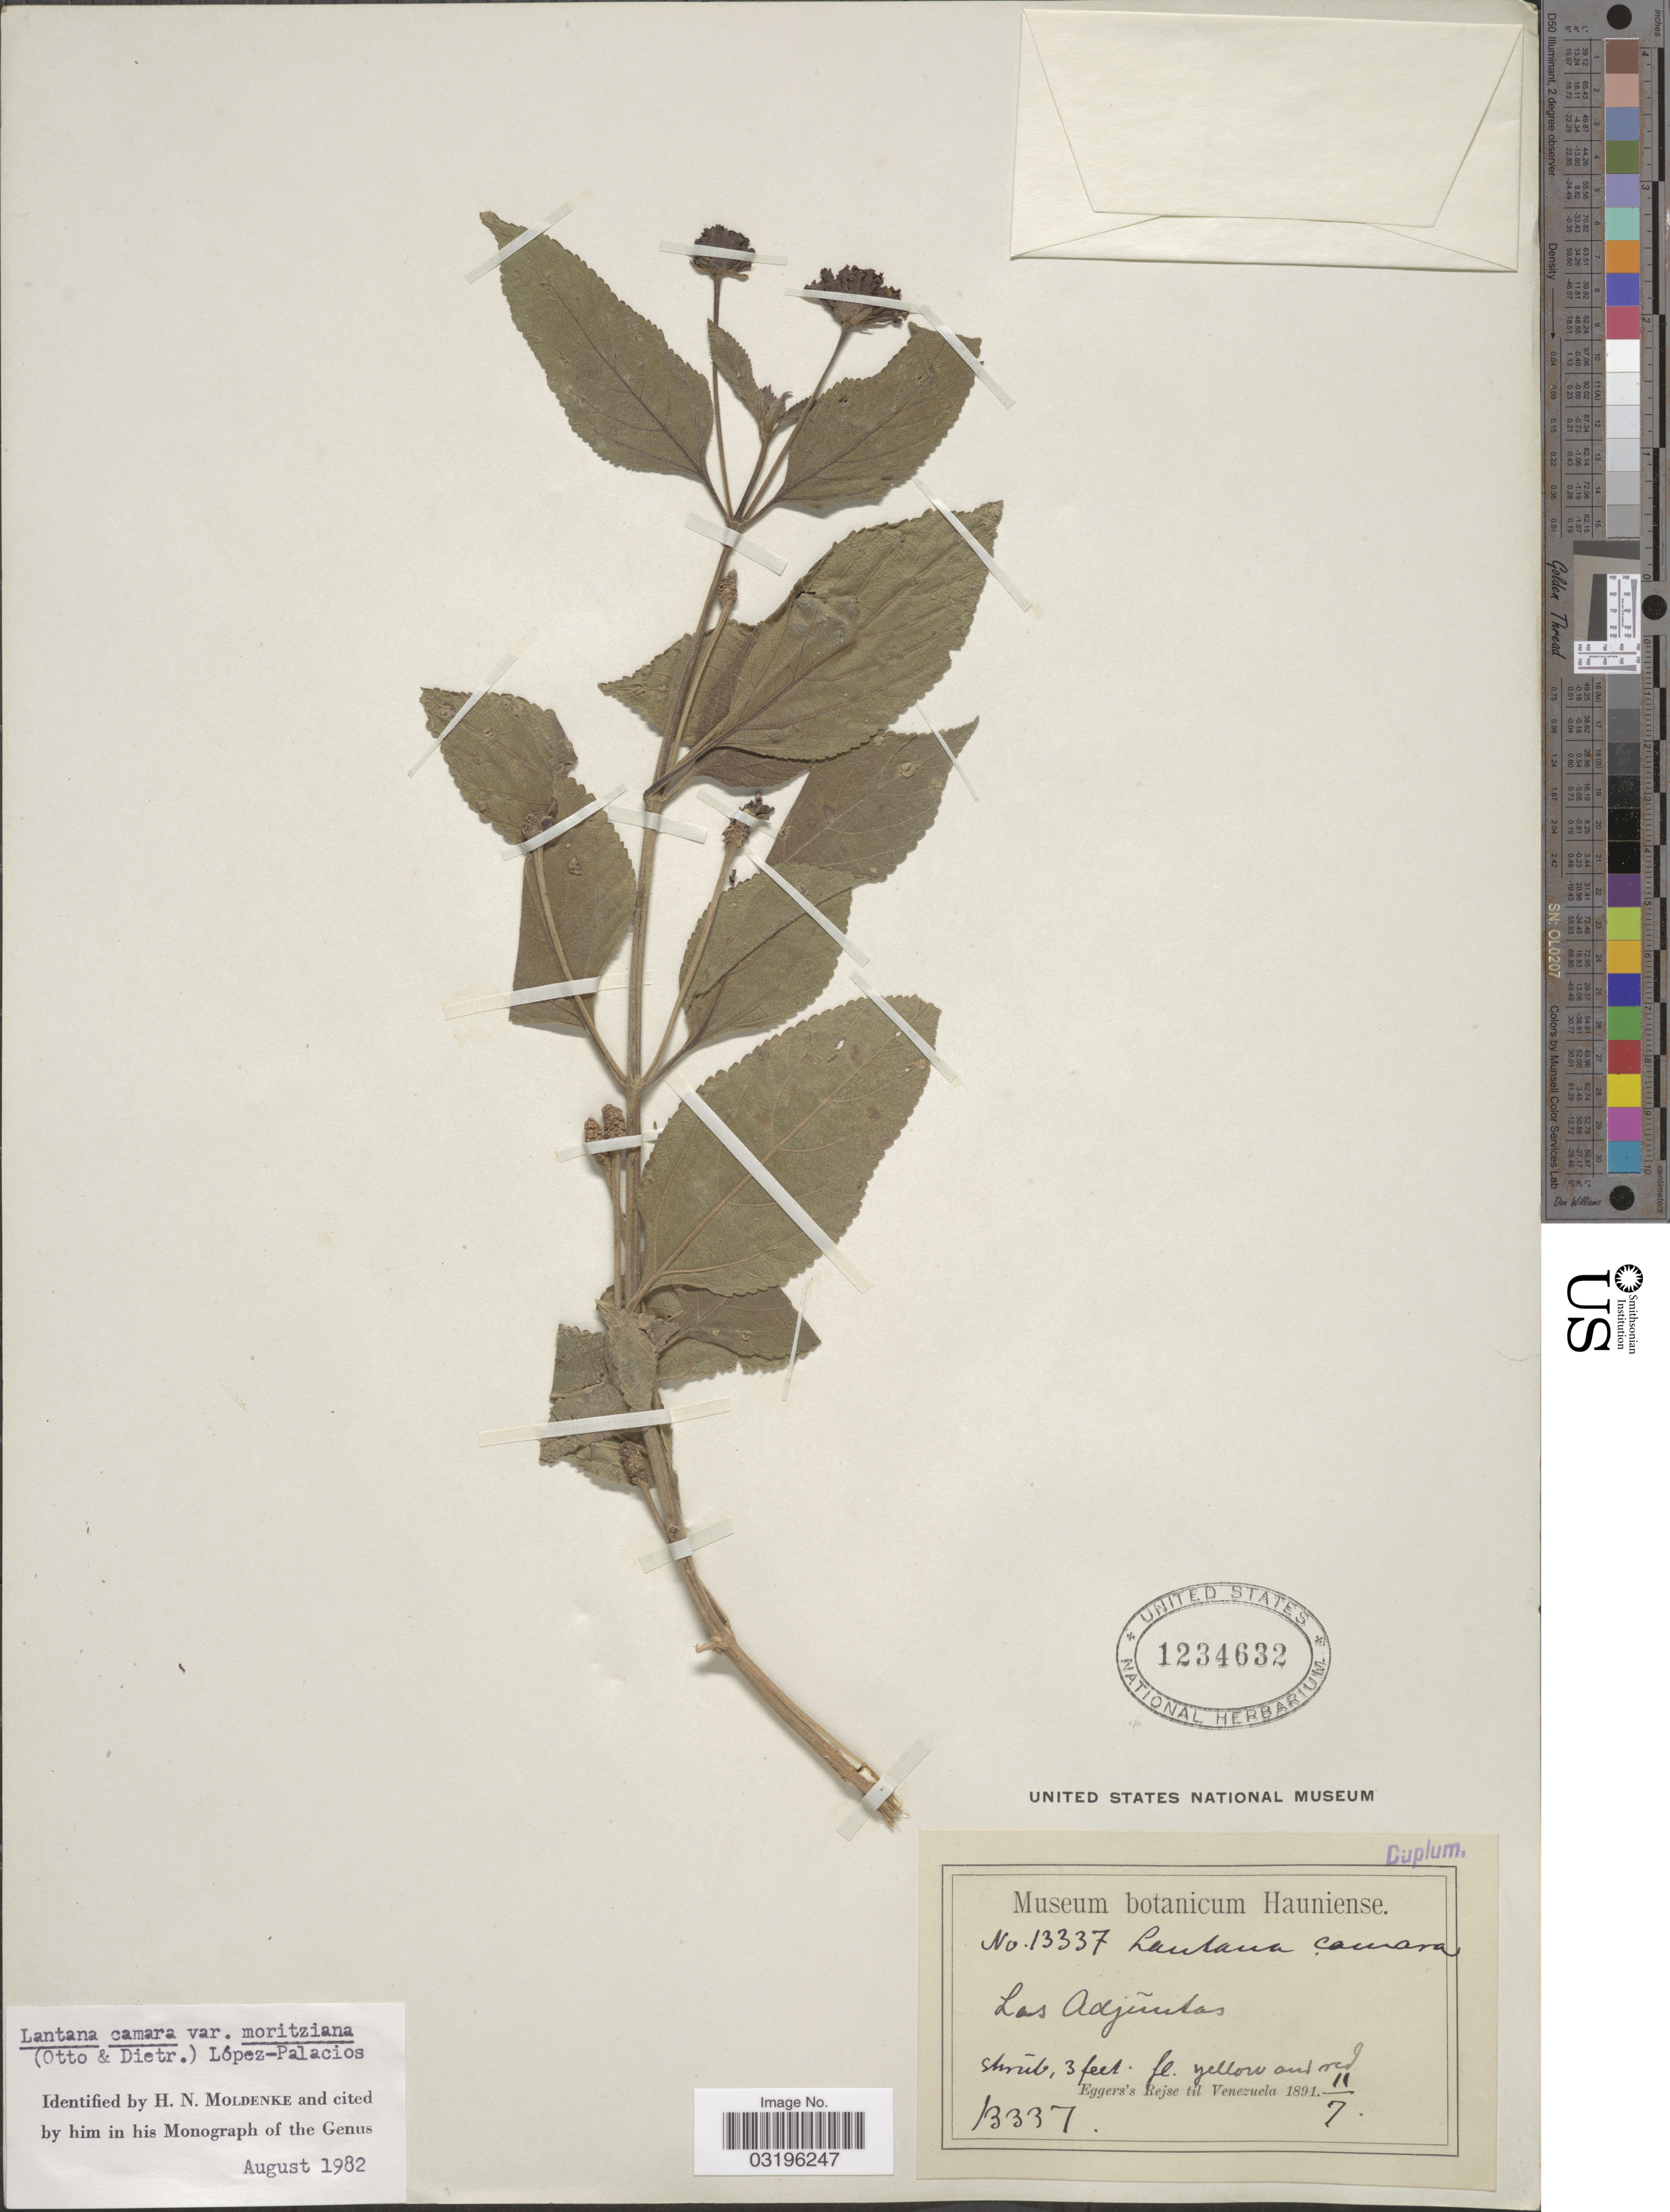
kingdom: Plantae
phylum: Tracheophyta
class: Magnoliopsida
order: Lamiales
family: Verbenaceae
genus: Lantana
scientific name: Lantana camara var. moritziana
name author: (Otto & A. Dietr.) López-Pal.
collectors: -. Eggers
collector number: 13337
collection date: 1891-07-11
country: Venezuela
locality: Las Adjuntas.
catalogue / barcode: US 1235632